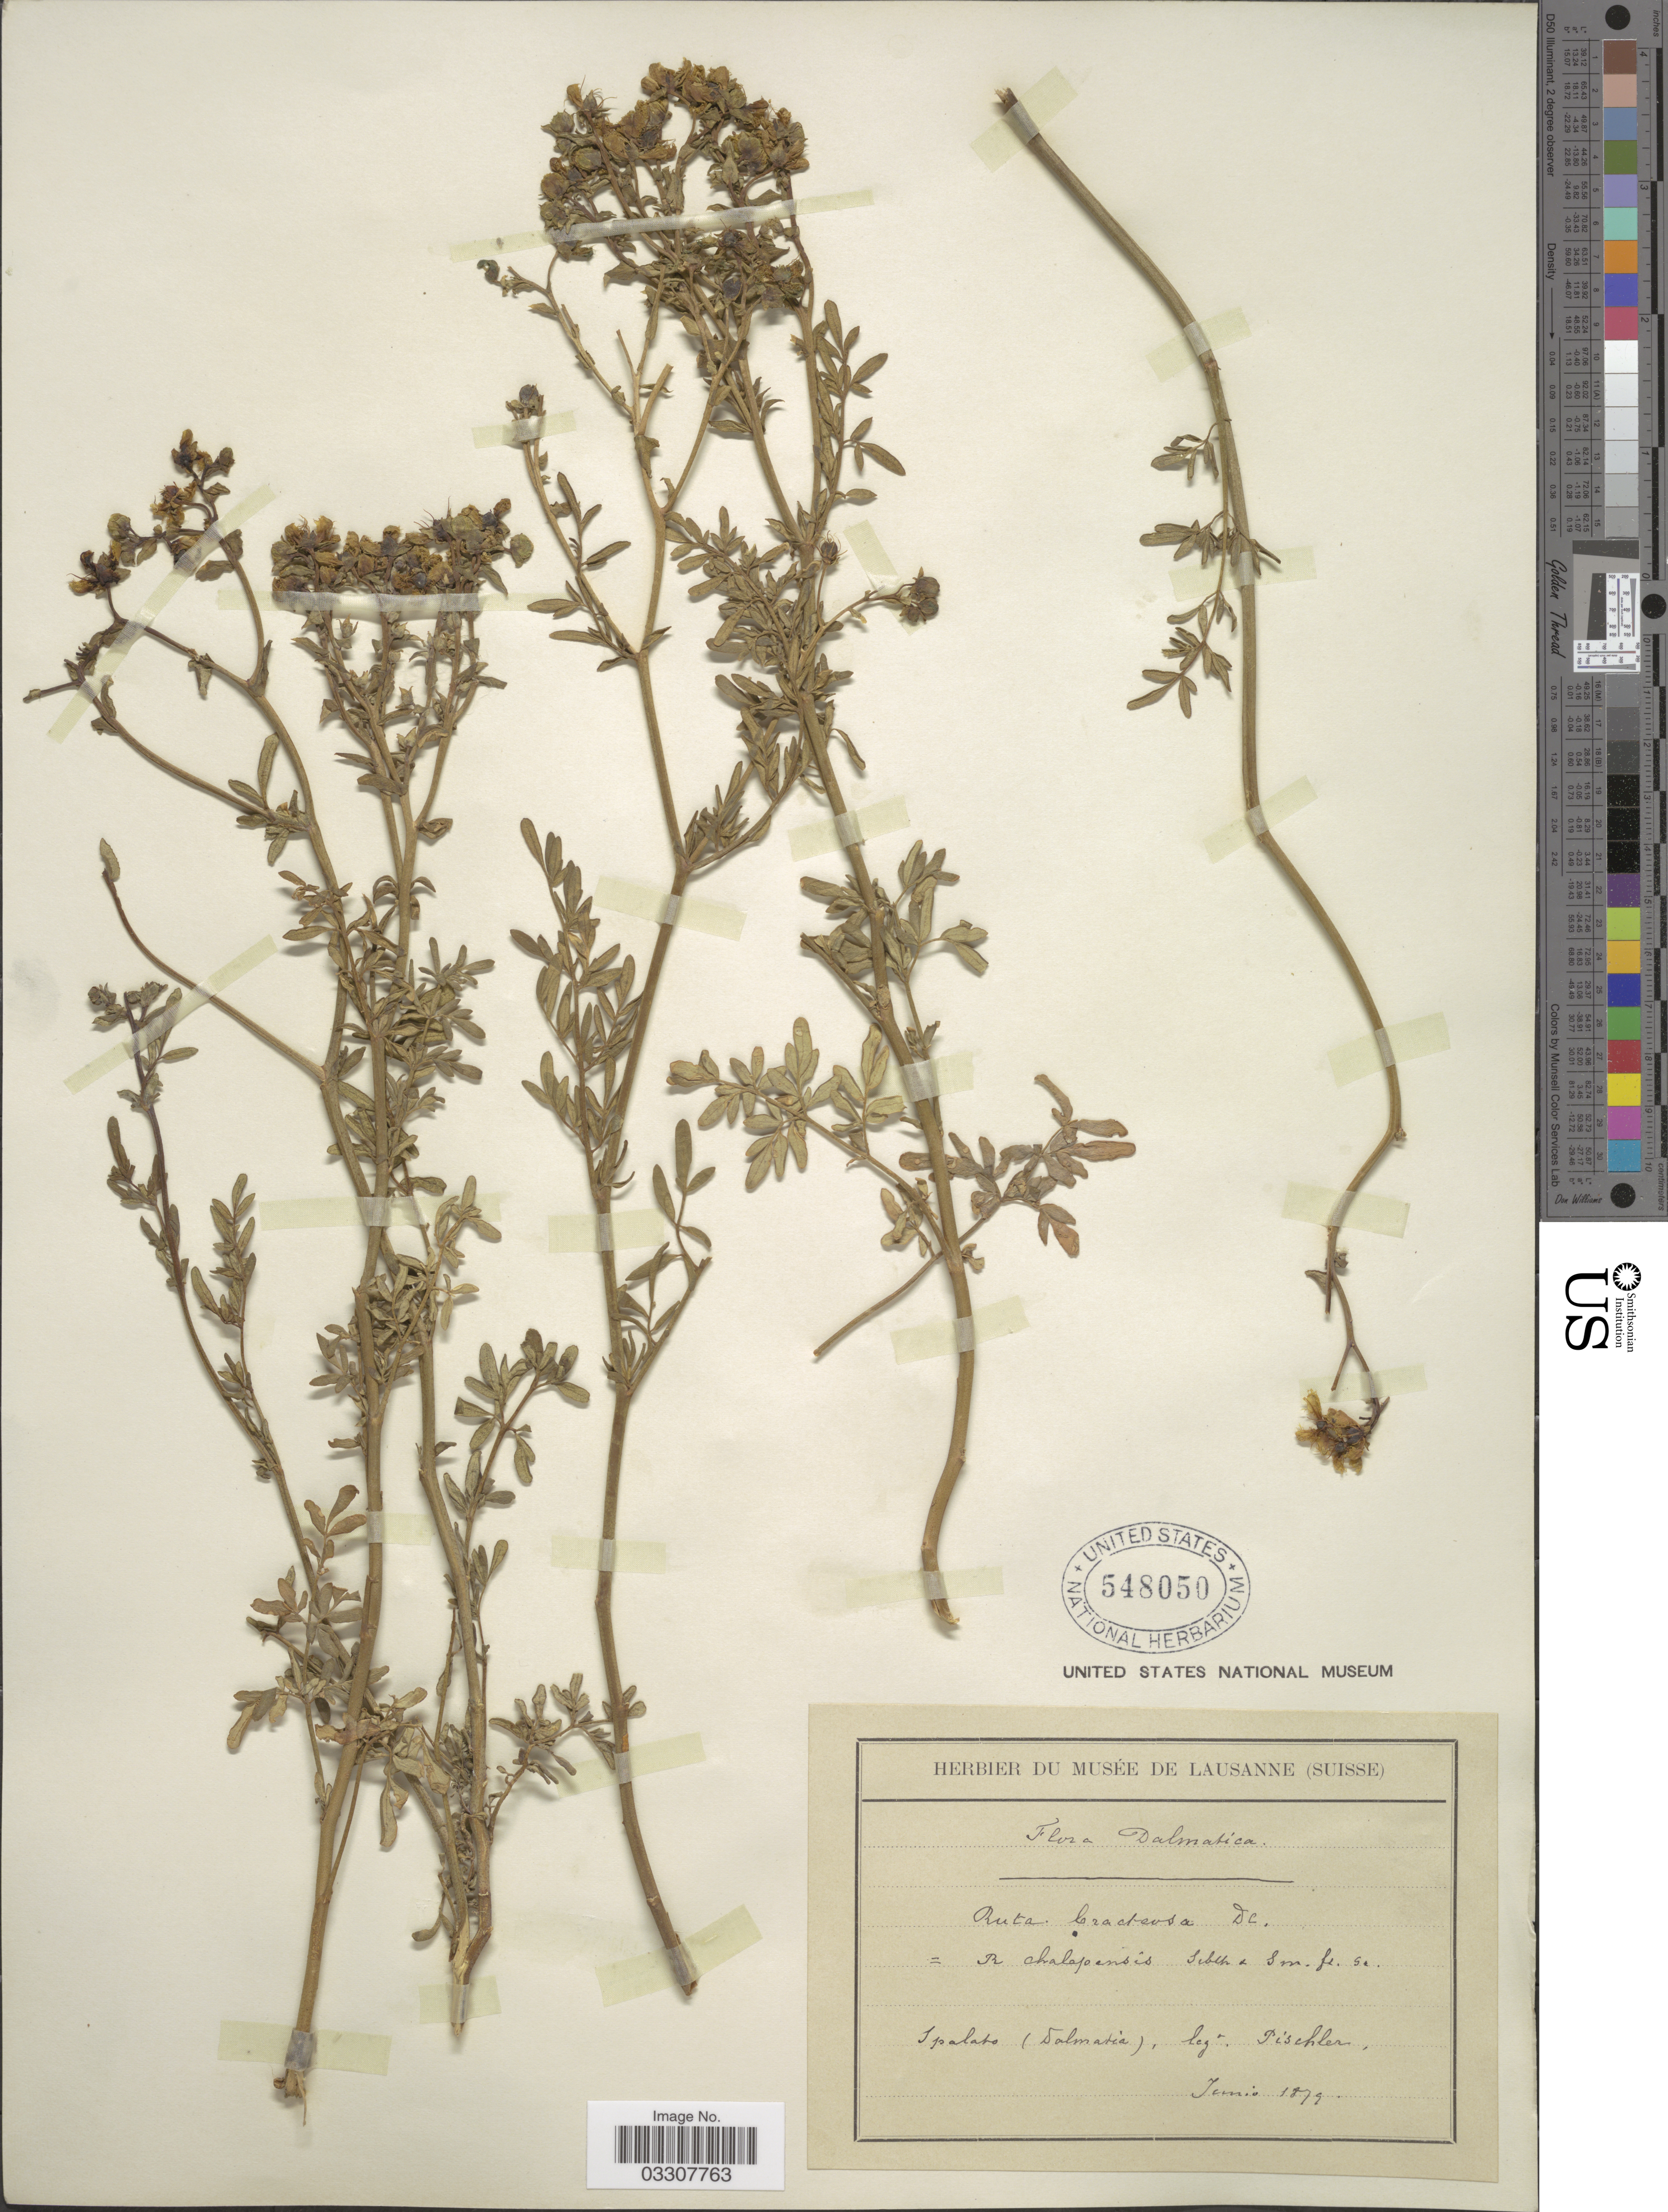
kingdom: Plantae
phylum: Tracheophyta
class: Magnoliopsida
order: Sapindales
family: Rutaceae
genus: Ruta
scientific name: Ruta chalepensis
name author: L.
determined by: Strong, Mark T., (BOT), Smithsonian Institution - National Museum of Natural History (UNITED STATES)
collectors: Pischler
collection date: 1879-06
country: Croatia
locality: Dalmatica. Spalato (Dalmatia).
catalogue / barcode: US 548050